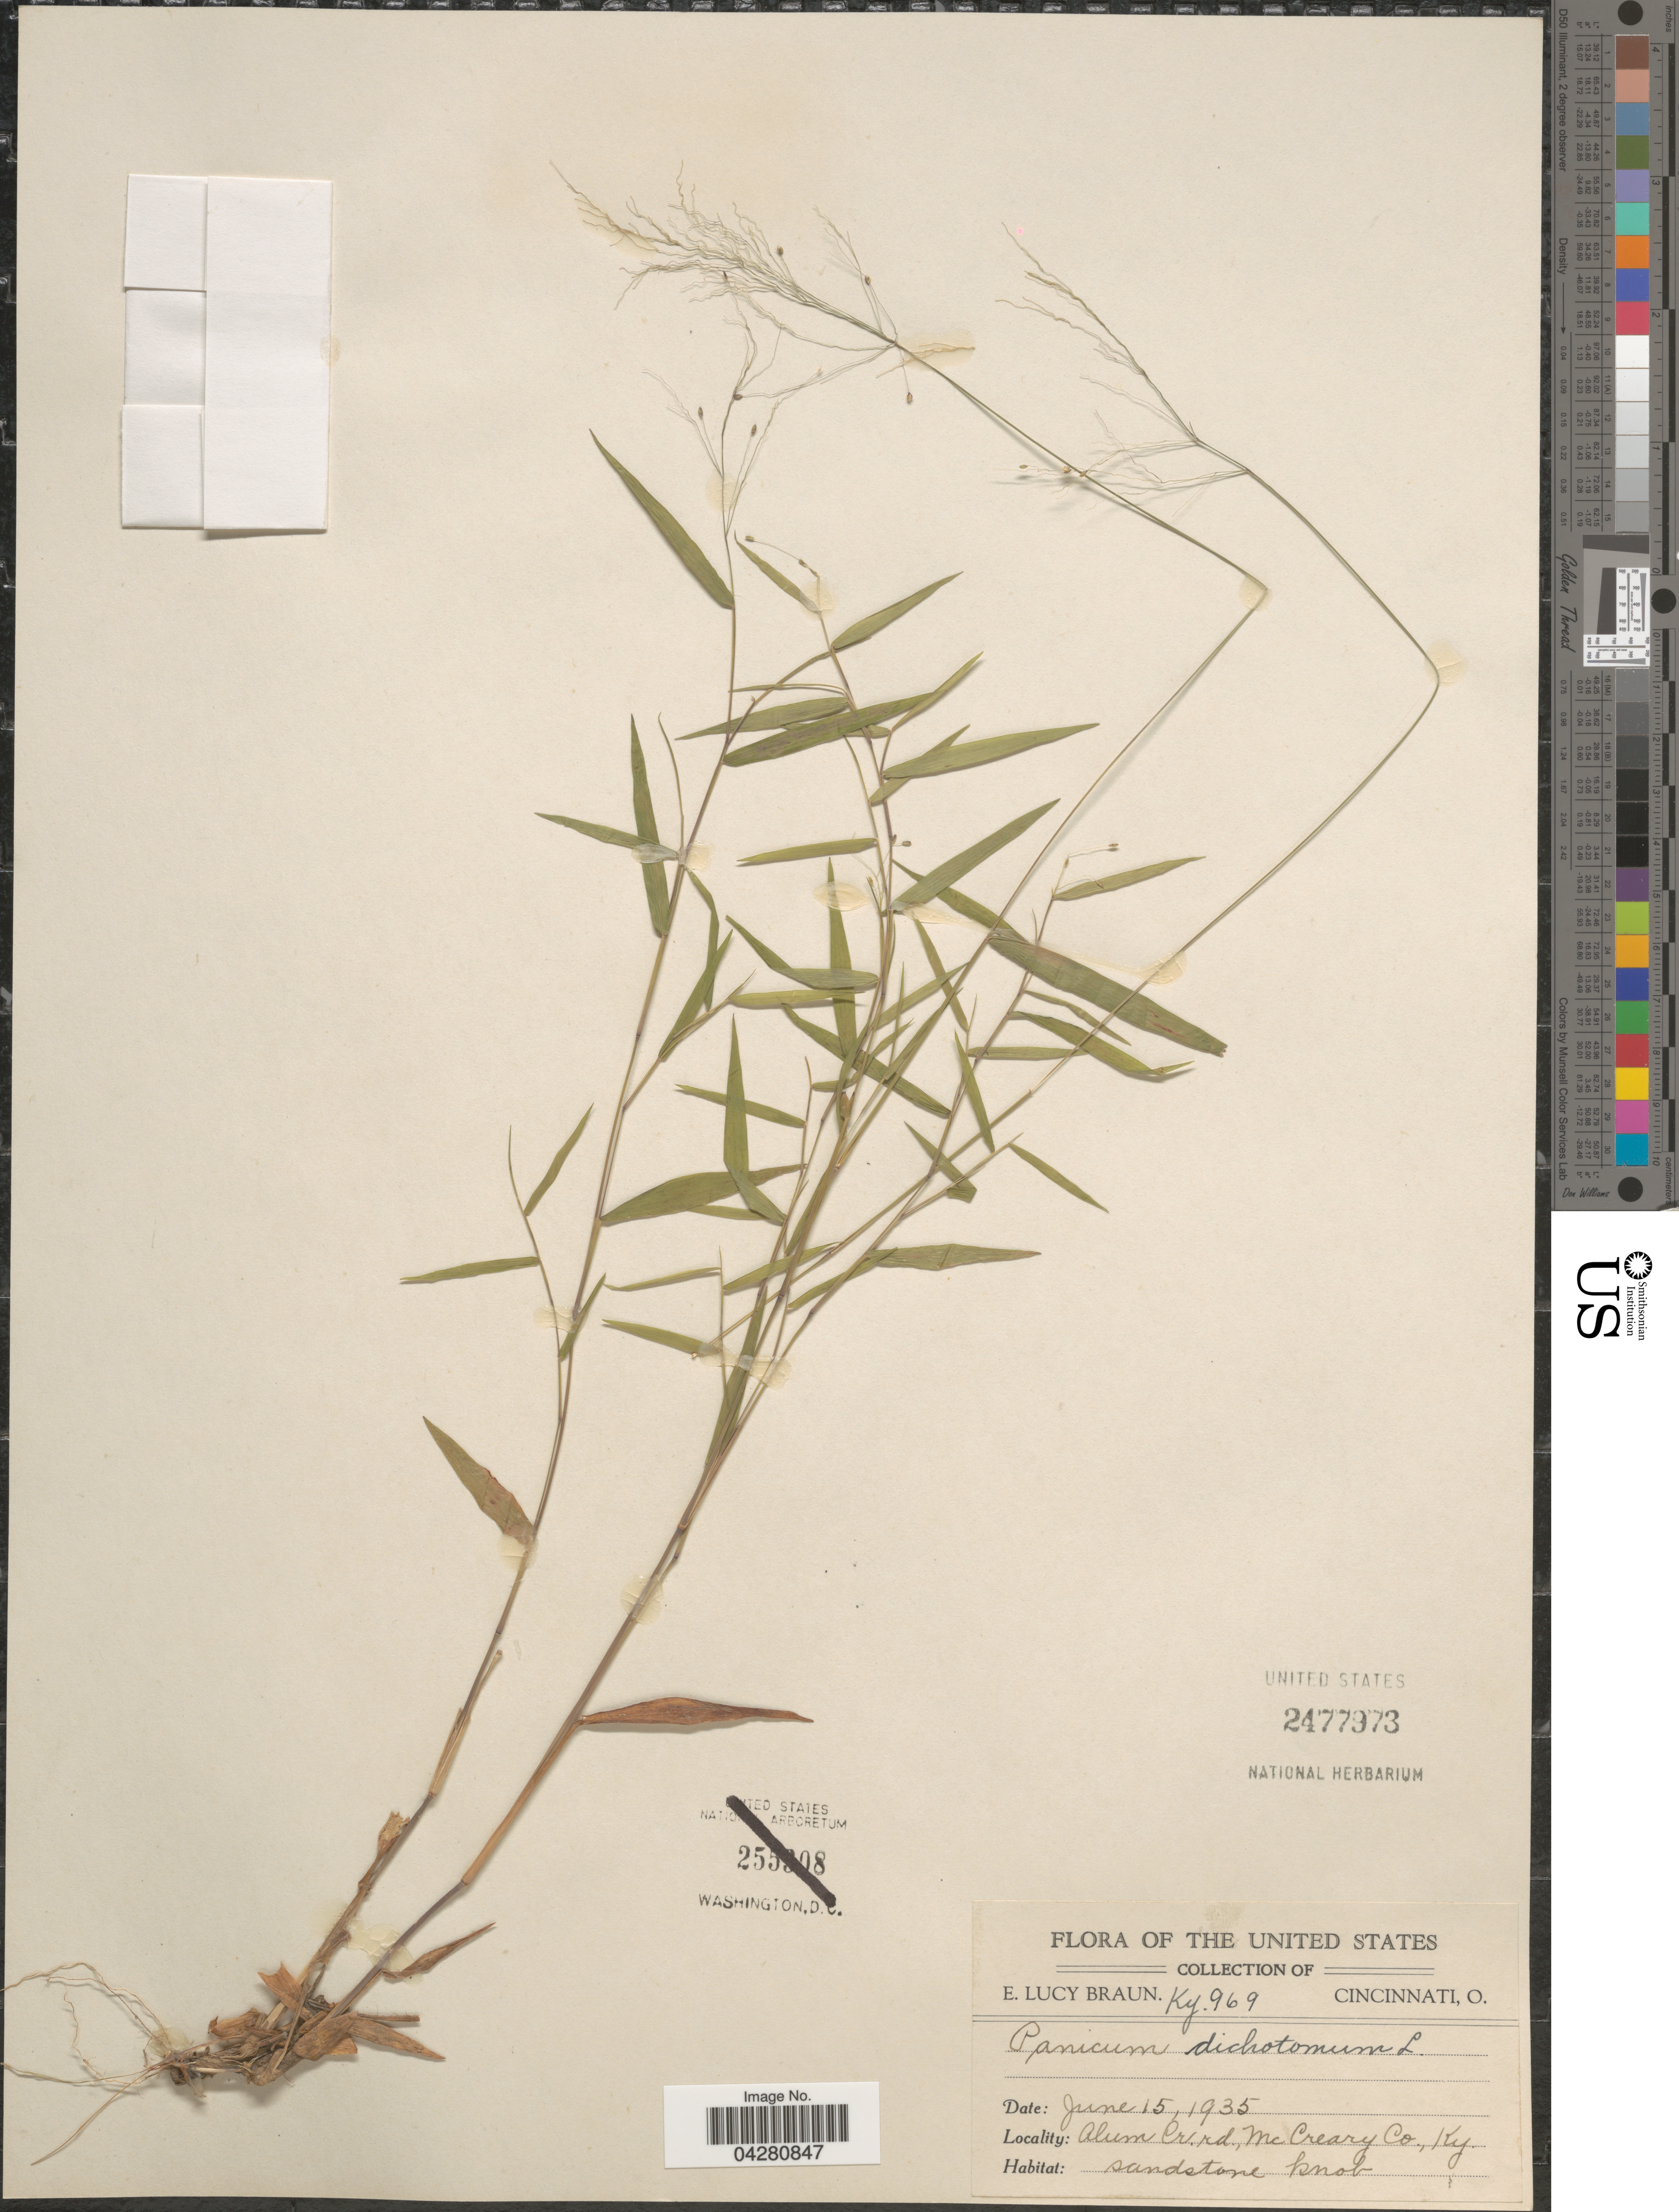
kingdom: Plantae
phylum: Tracheophyta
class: Liliopsida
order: Poales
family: Poaceae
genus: Dichanthelium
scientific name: Dichanthelium dichotomum var. dichotomum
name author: (L.) Gould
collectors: E. L. Braun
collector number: Ky969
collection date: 1935-06-15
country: United States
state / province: Kentucky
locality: Alum Cr. rd., Mc Creary Co. Sandstone knob.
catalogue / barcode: US 2477973